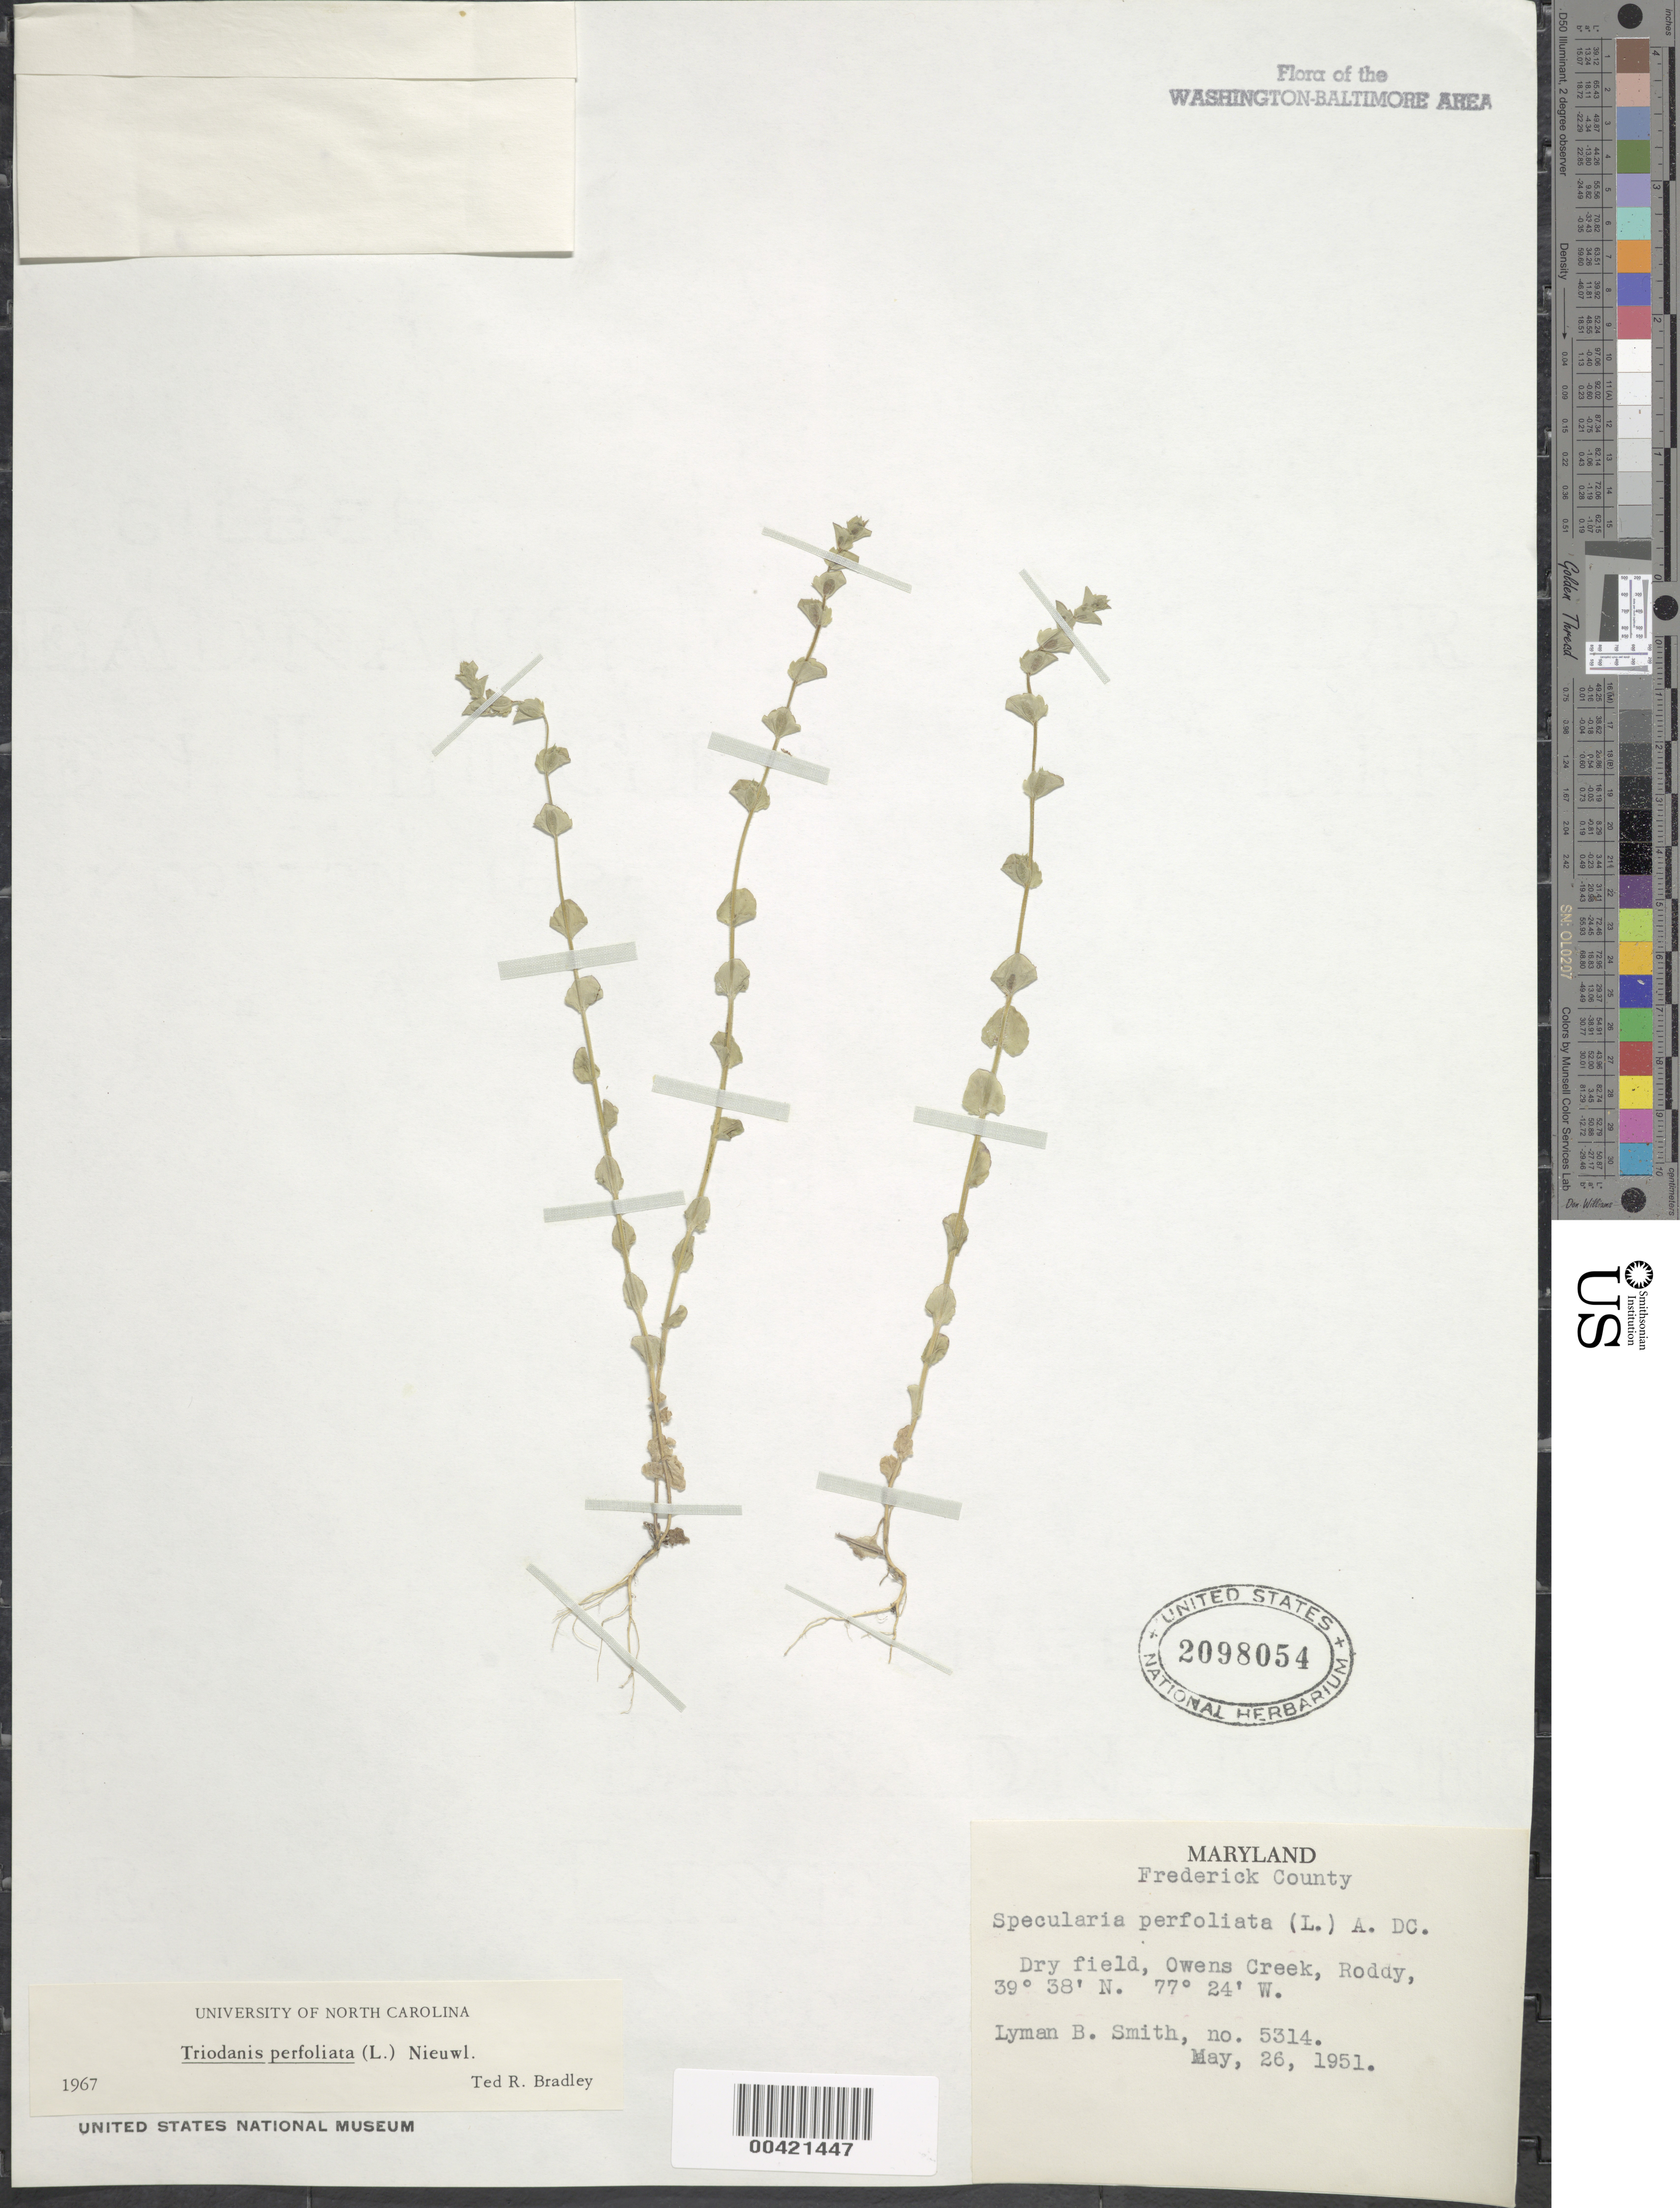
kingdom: Plantae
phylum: Tracheophyta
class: Magnoliopsida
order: Asterales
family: Campanulaceae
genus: Triodanis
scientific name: Triodanis perfoliata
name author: (L.) Nieuwl.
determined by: Bradley, T. R.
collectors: L. Smith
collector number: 5314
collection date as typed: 26 May 1951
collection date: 1951-05-26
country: United States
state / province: Maryland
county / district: Frederick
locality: Roddy: Owens Creek; 39 38'n 77 24'w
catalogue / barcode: US 2098054